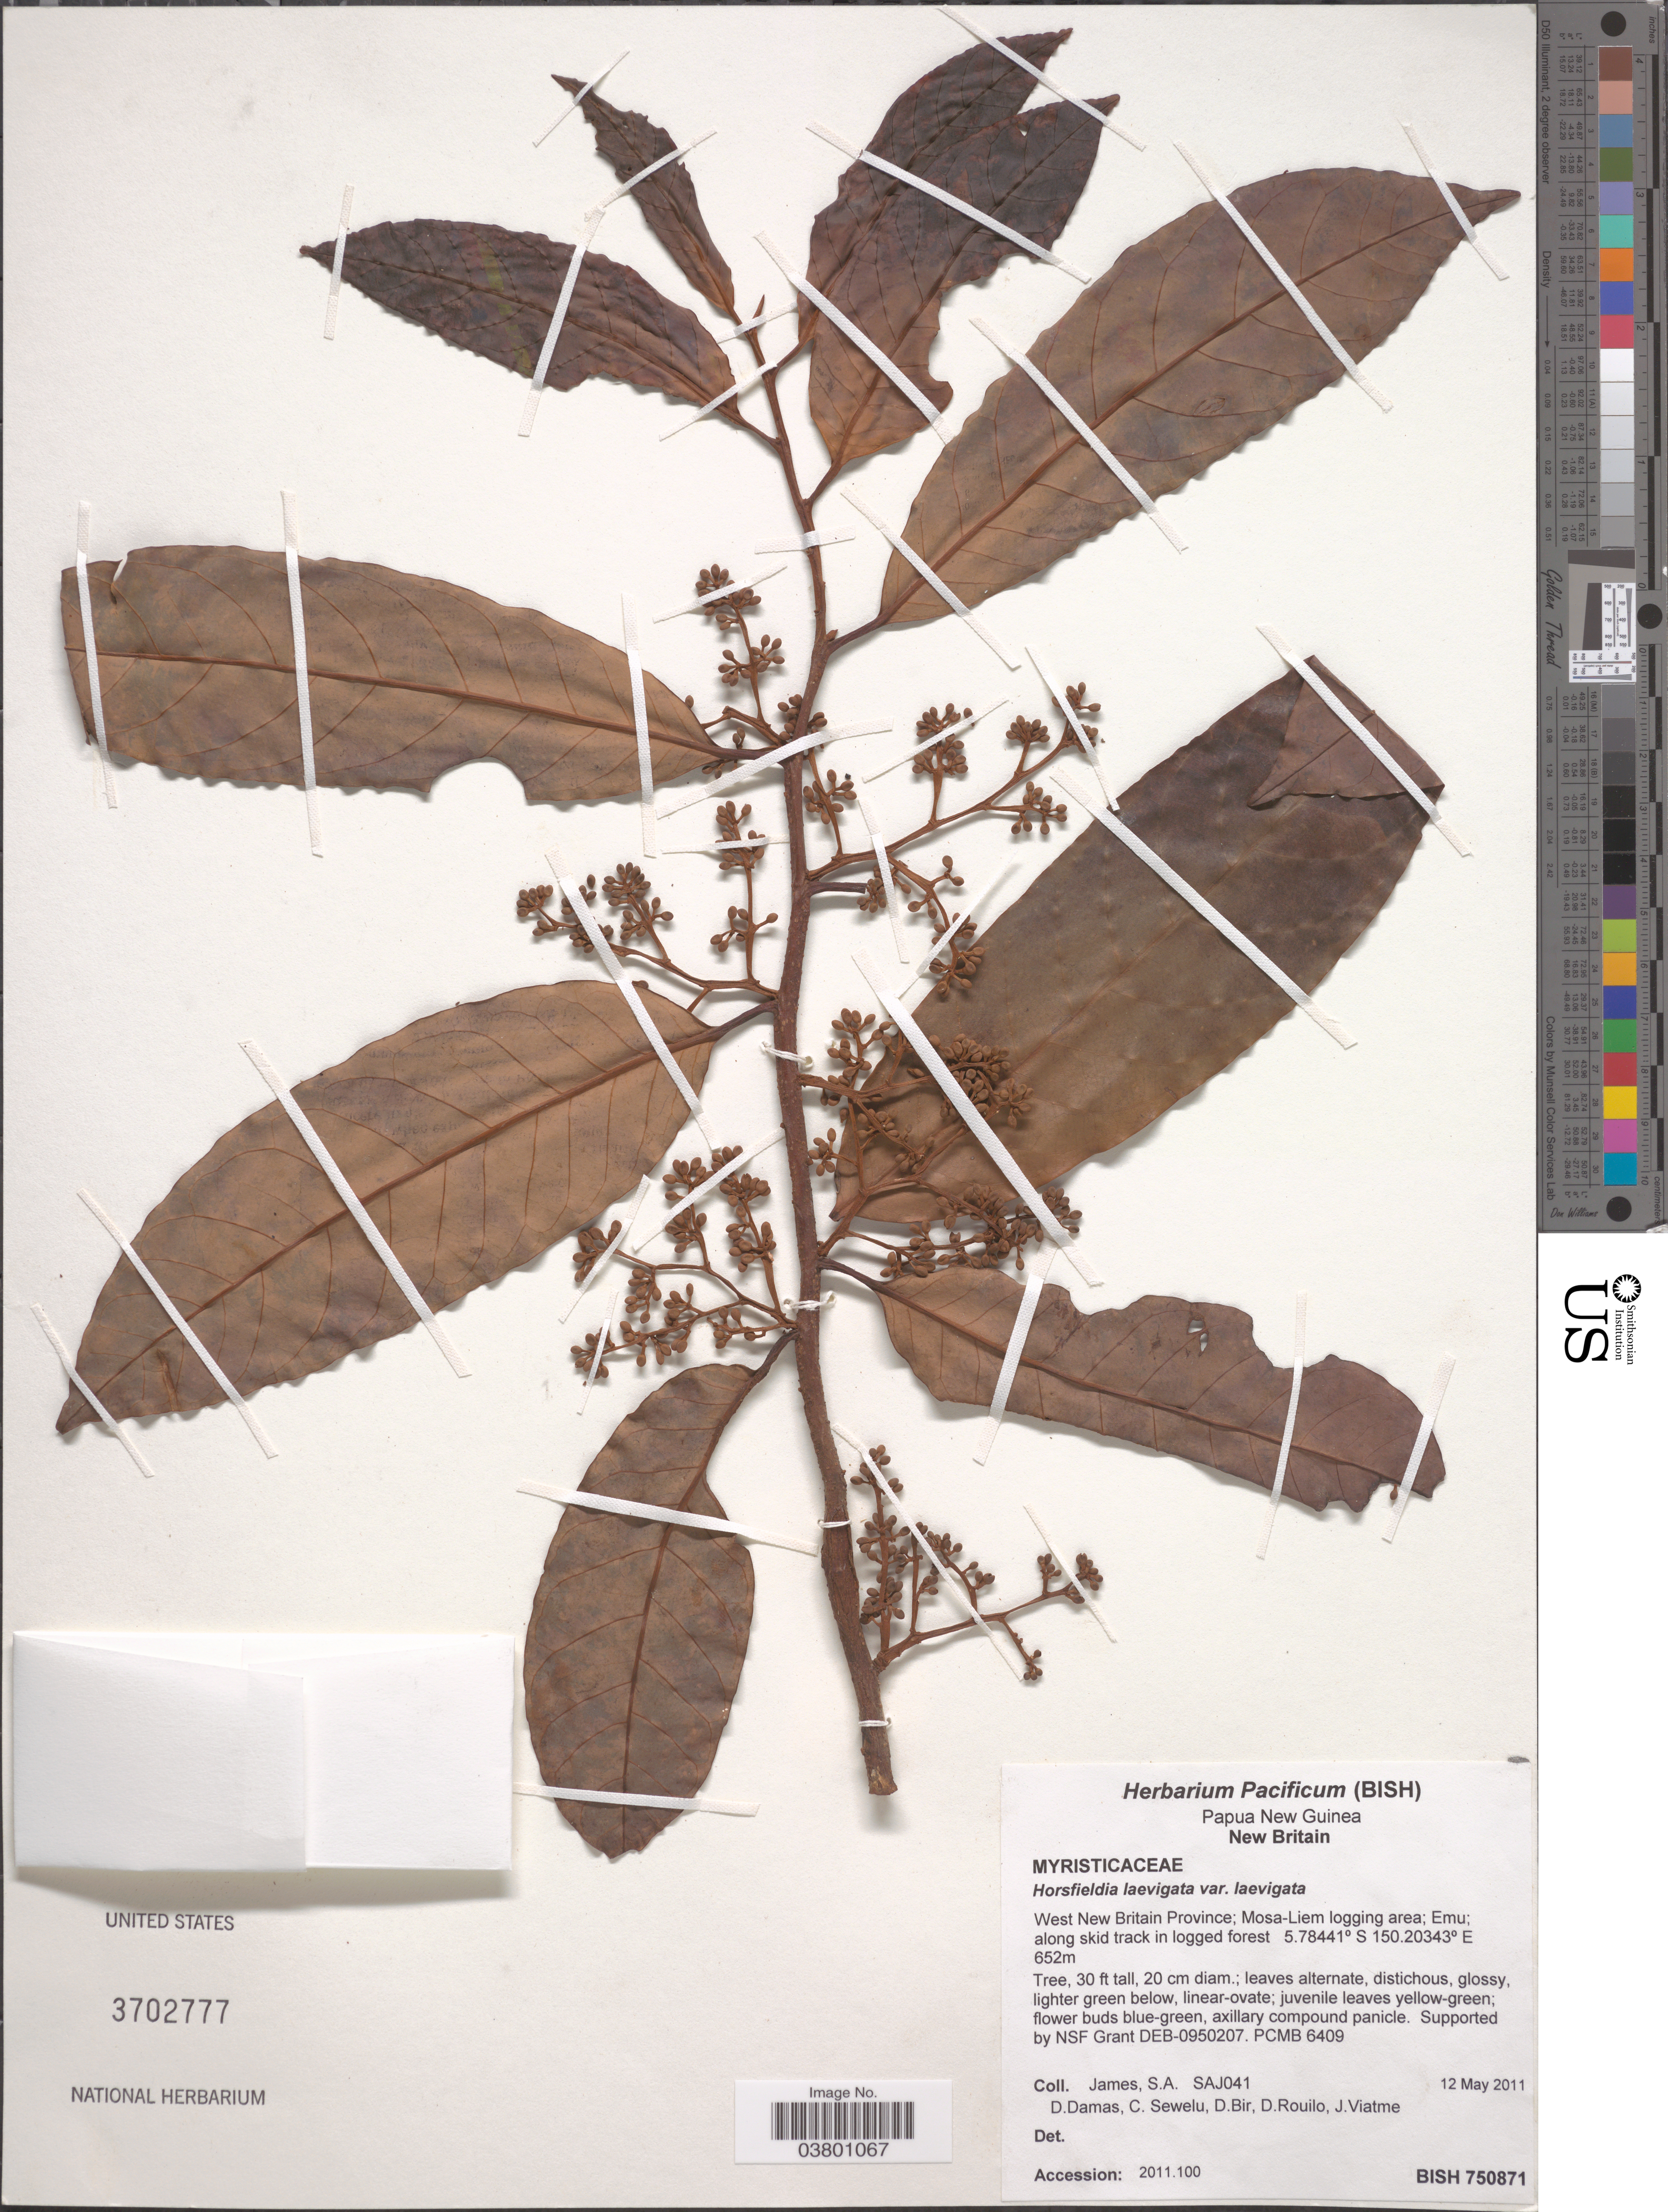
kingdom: Plantae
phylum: Tracheophyta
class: Magnoliopsida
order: Magnoliales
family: Myristicaceae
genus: Horsfieldia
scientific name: Horsfieldia laevigata var. laevigata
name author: (Blume) Warb.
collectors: S. James, D. Damas, C. Sewelu, D. Bir & et al.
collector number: SAJ041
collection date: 2011-05-12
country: Papua New Guinea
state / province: West New Britain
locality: New Britain. West New Britain Province; Mosa-Liem logging area; Emu; along skid track in logged forest.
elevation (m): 652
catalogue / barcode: US 3702777